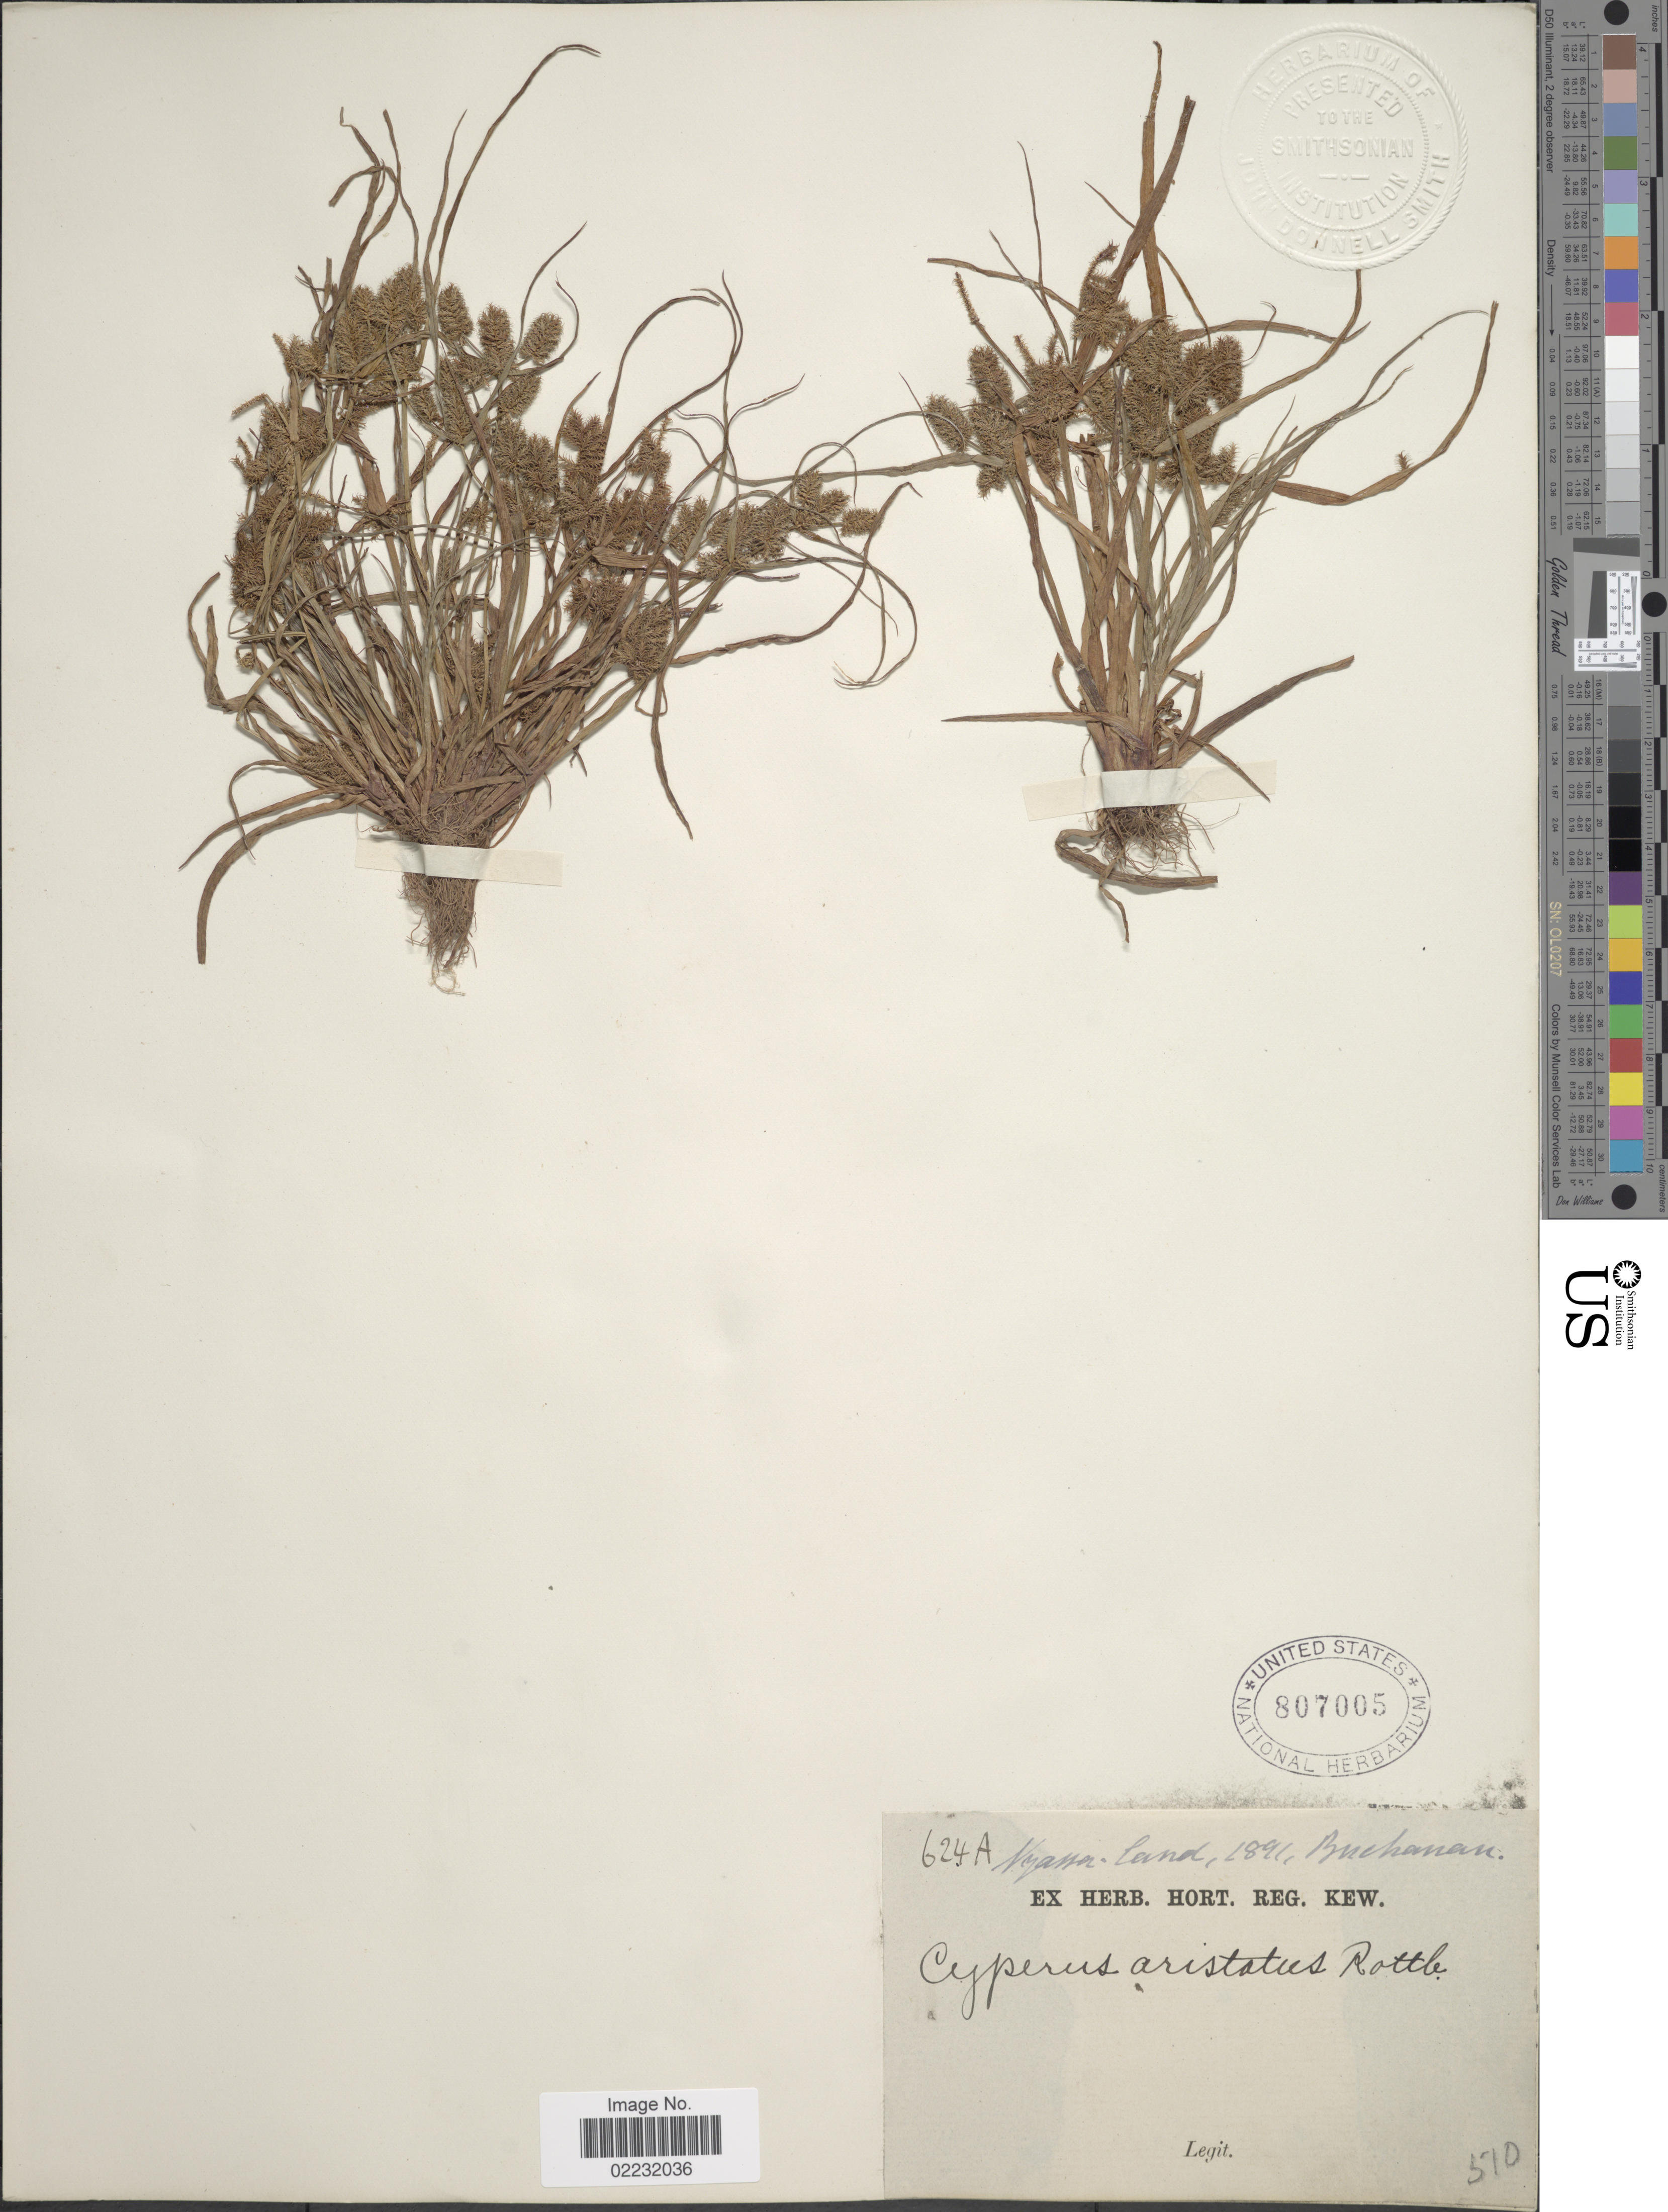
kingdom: Plantae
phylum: Tracheophyta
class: Liliopsida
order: Poales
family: Cyperaceae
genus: Cyperus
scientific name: Cyperus squarrosus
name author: L.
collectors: -. Buchanan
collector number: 624A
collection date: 1891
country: Malawi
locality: Nyassa-land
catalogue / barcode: US 807005